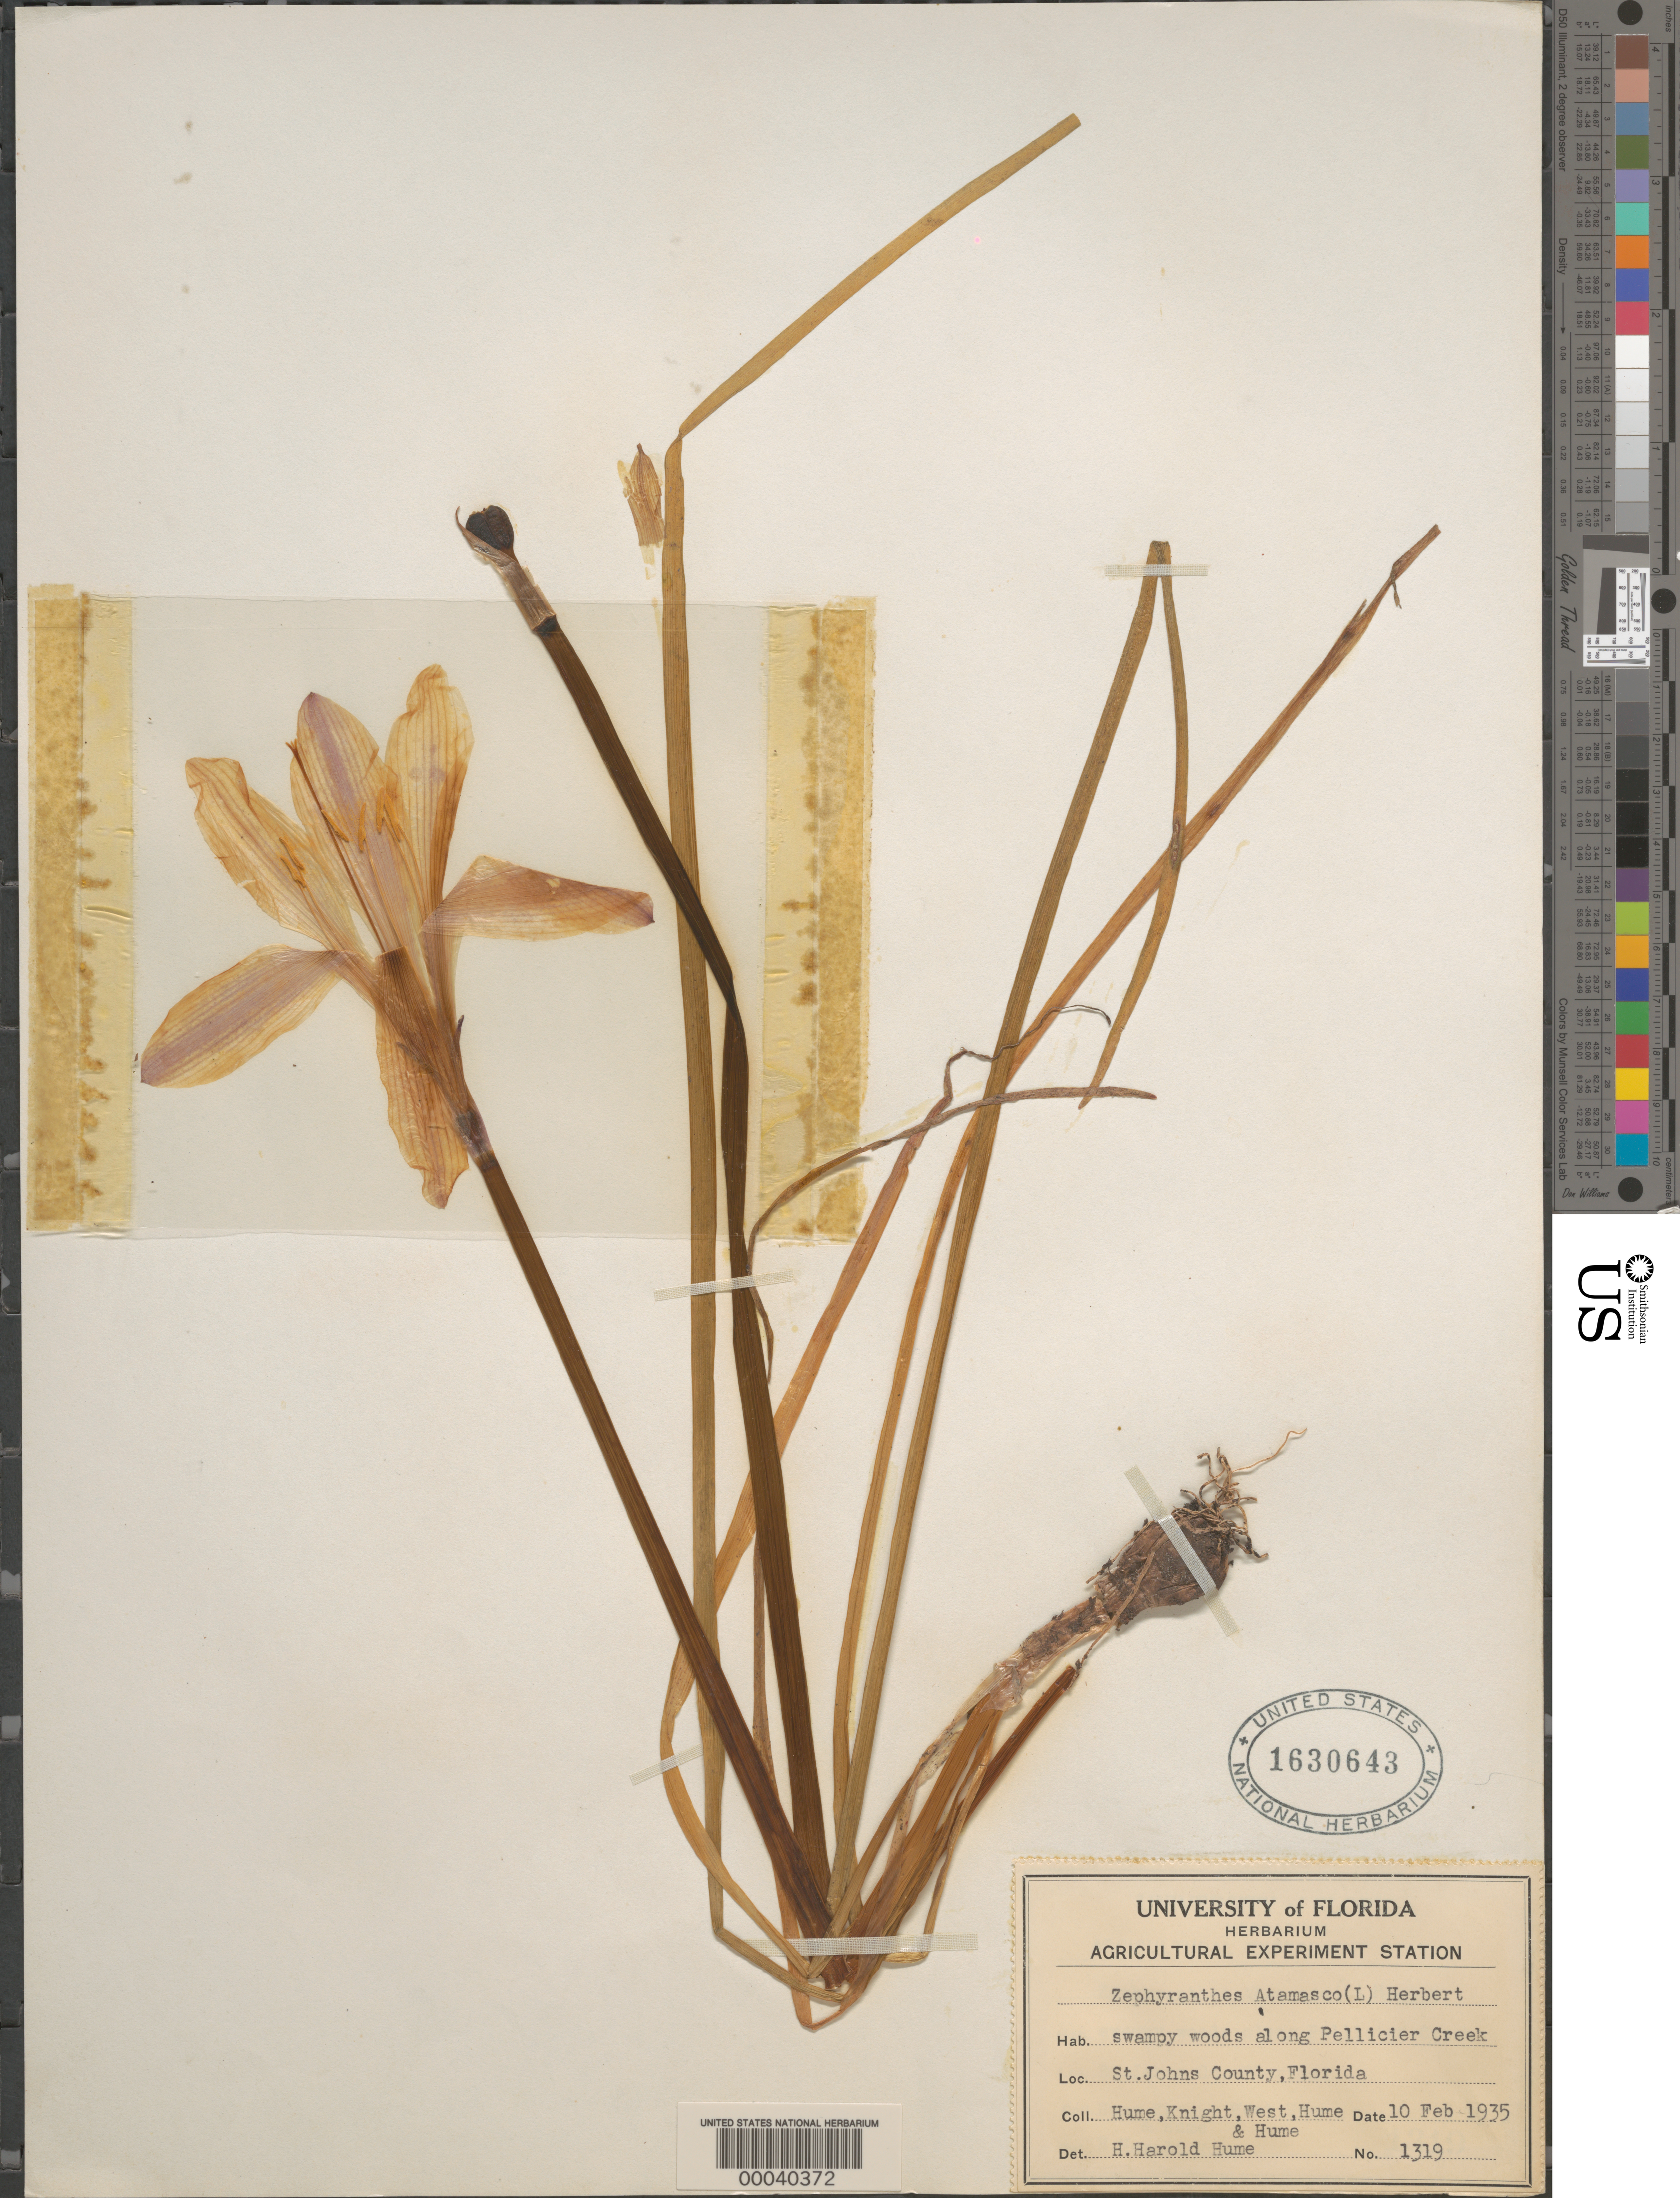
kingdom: Plantae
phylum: Tracheophyta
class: Liliopsida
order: Asparagales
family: Amaryllidaceae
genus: Zephyranthes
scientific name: Zephyranthes atamasco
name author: (L.) Herb.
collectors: H. Hume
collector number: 1319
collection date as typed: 10 Feb 1935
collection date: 1935-02-10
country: United States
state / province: Florida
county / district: Saint Johns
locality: Along pellicier creek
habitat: Swampy woods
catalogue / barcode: US 1630643